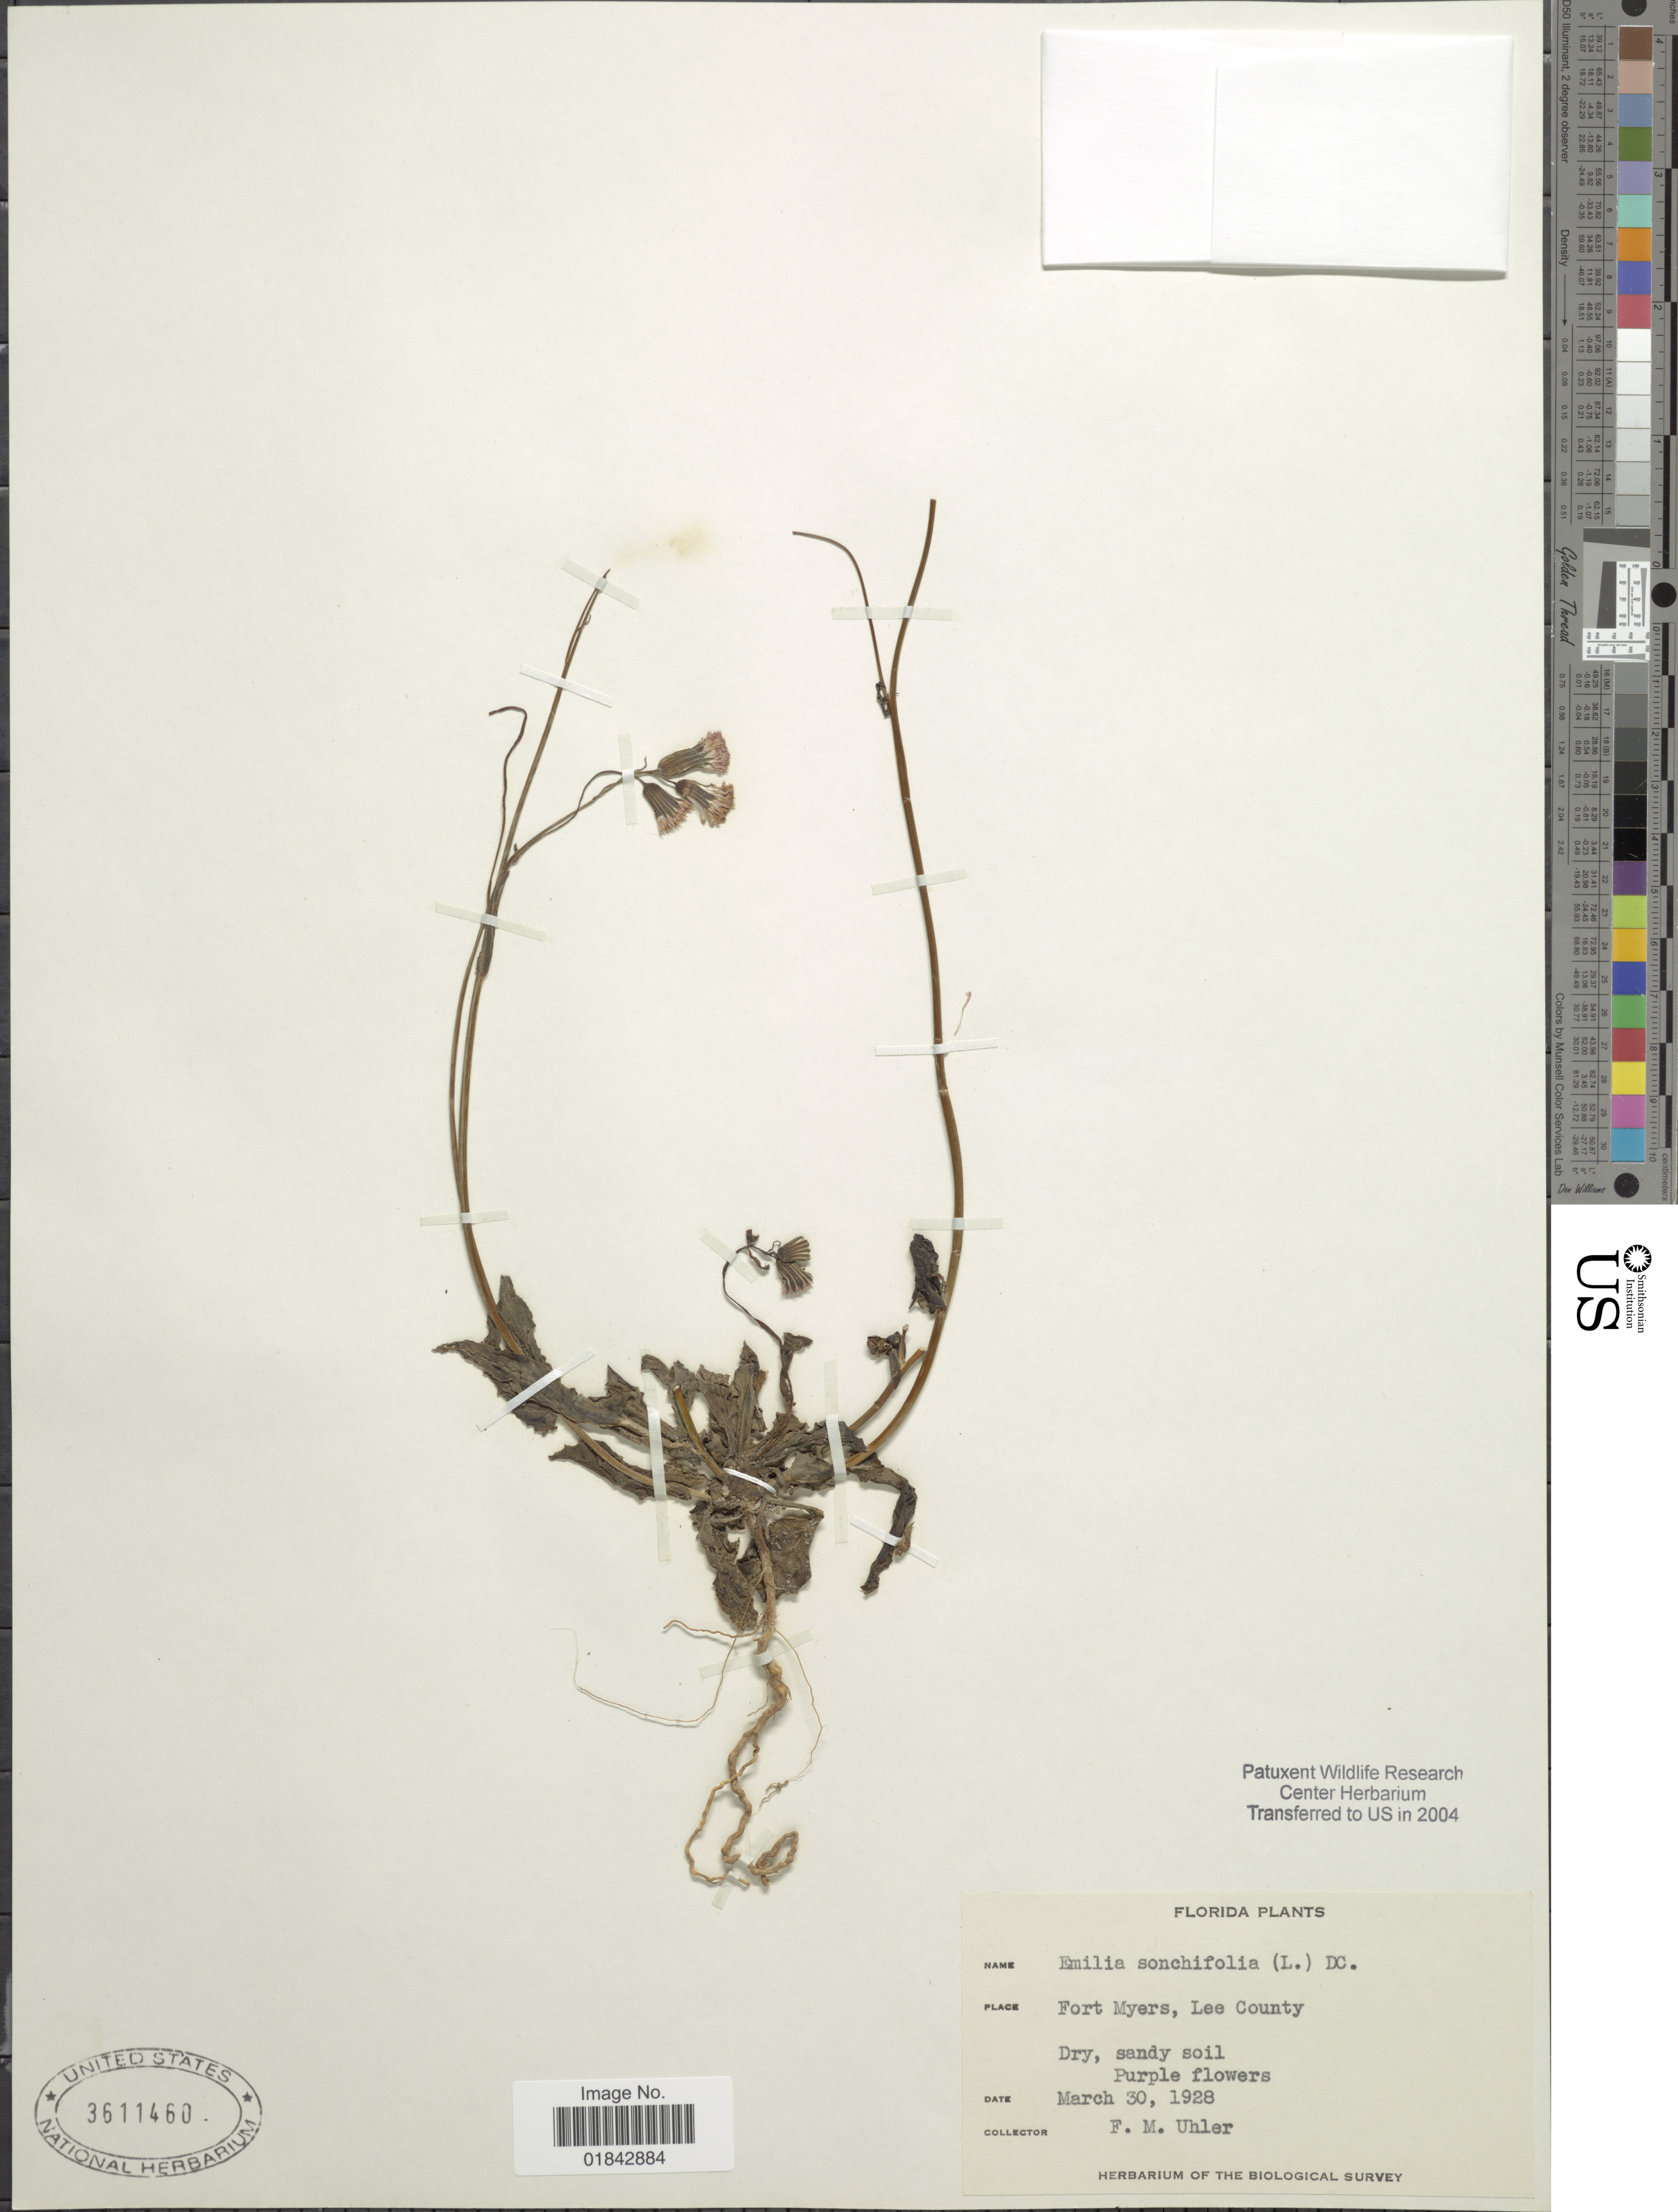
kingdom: Plantae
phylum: Tracheophyta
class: Magnoliopsida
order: Asterales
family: Asteraceae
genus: Emilia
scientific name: Emilia fosbergii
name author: Nicolson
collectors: F. M. Uhler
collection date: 1928-03-30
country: United States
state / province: Florida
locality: Fort Myers, Lee County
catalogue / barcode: US 3611460